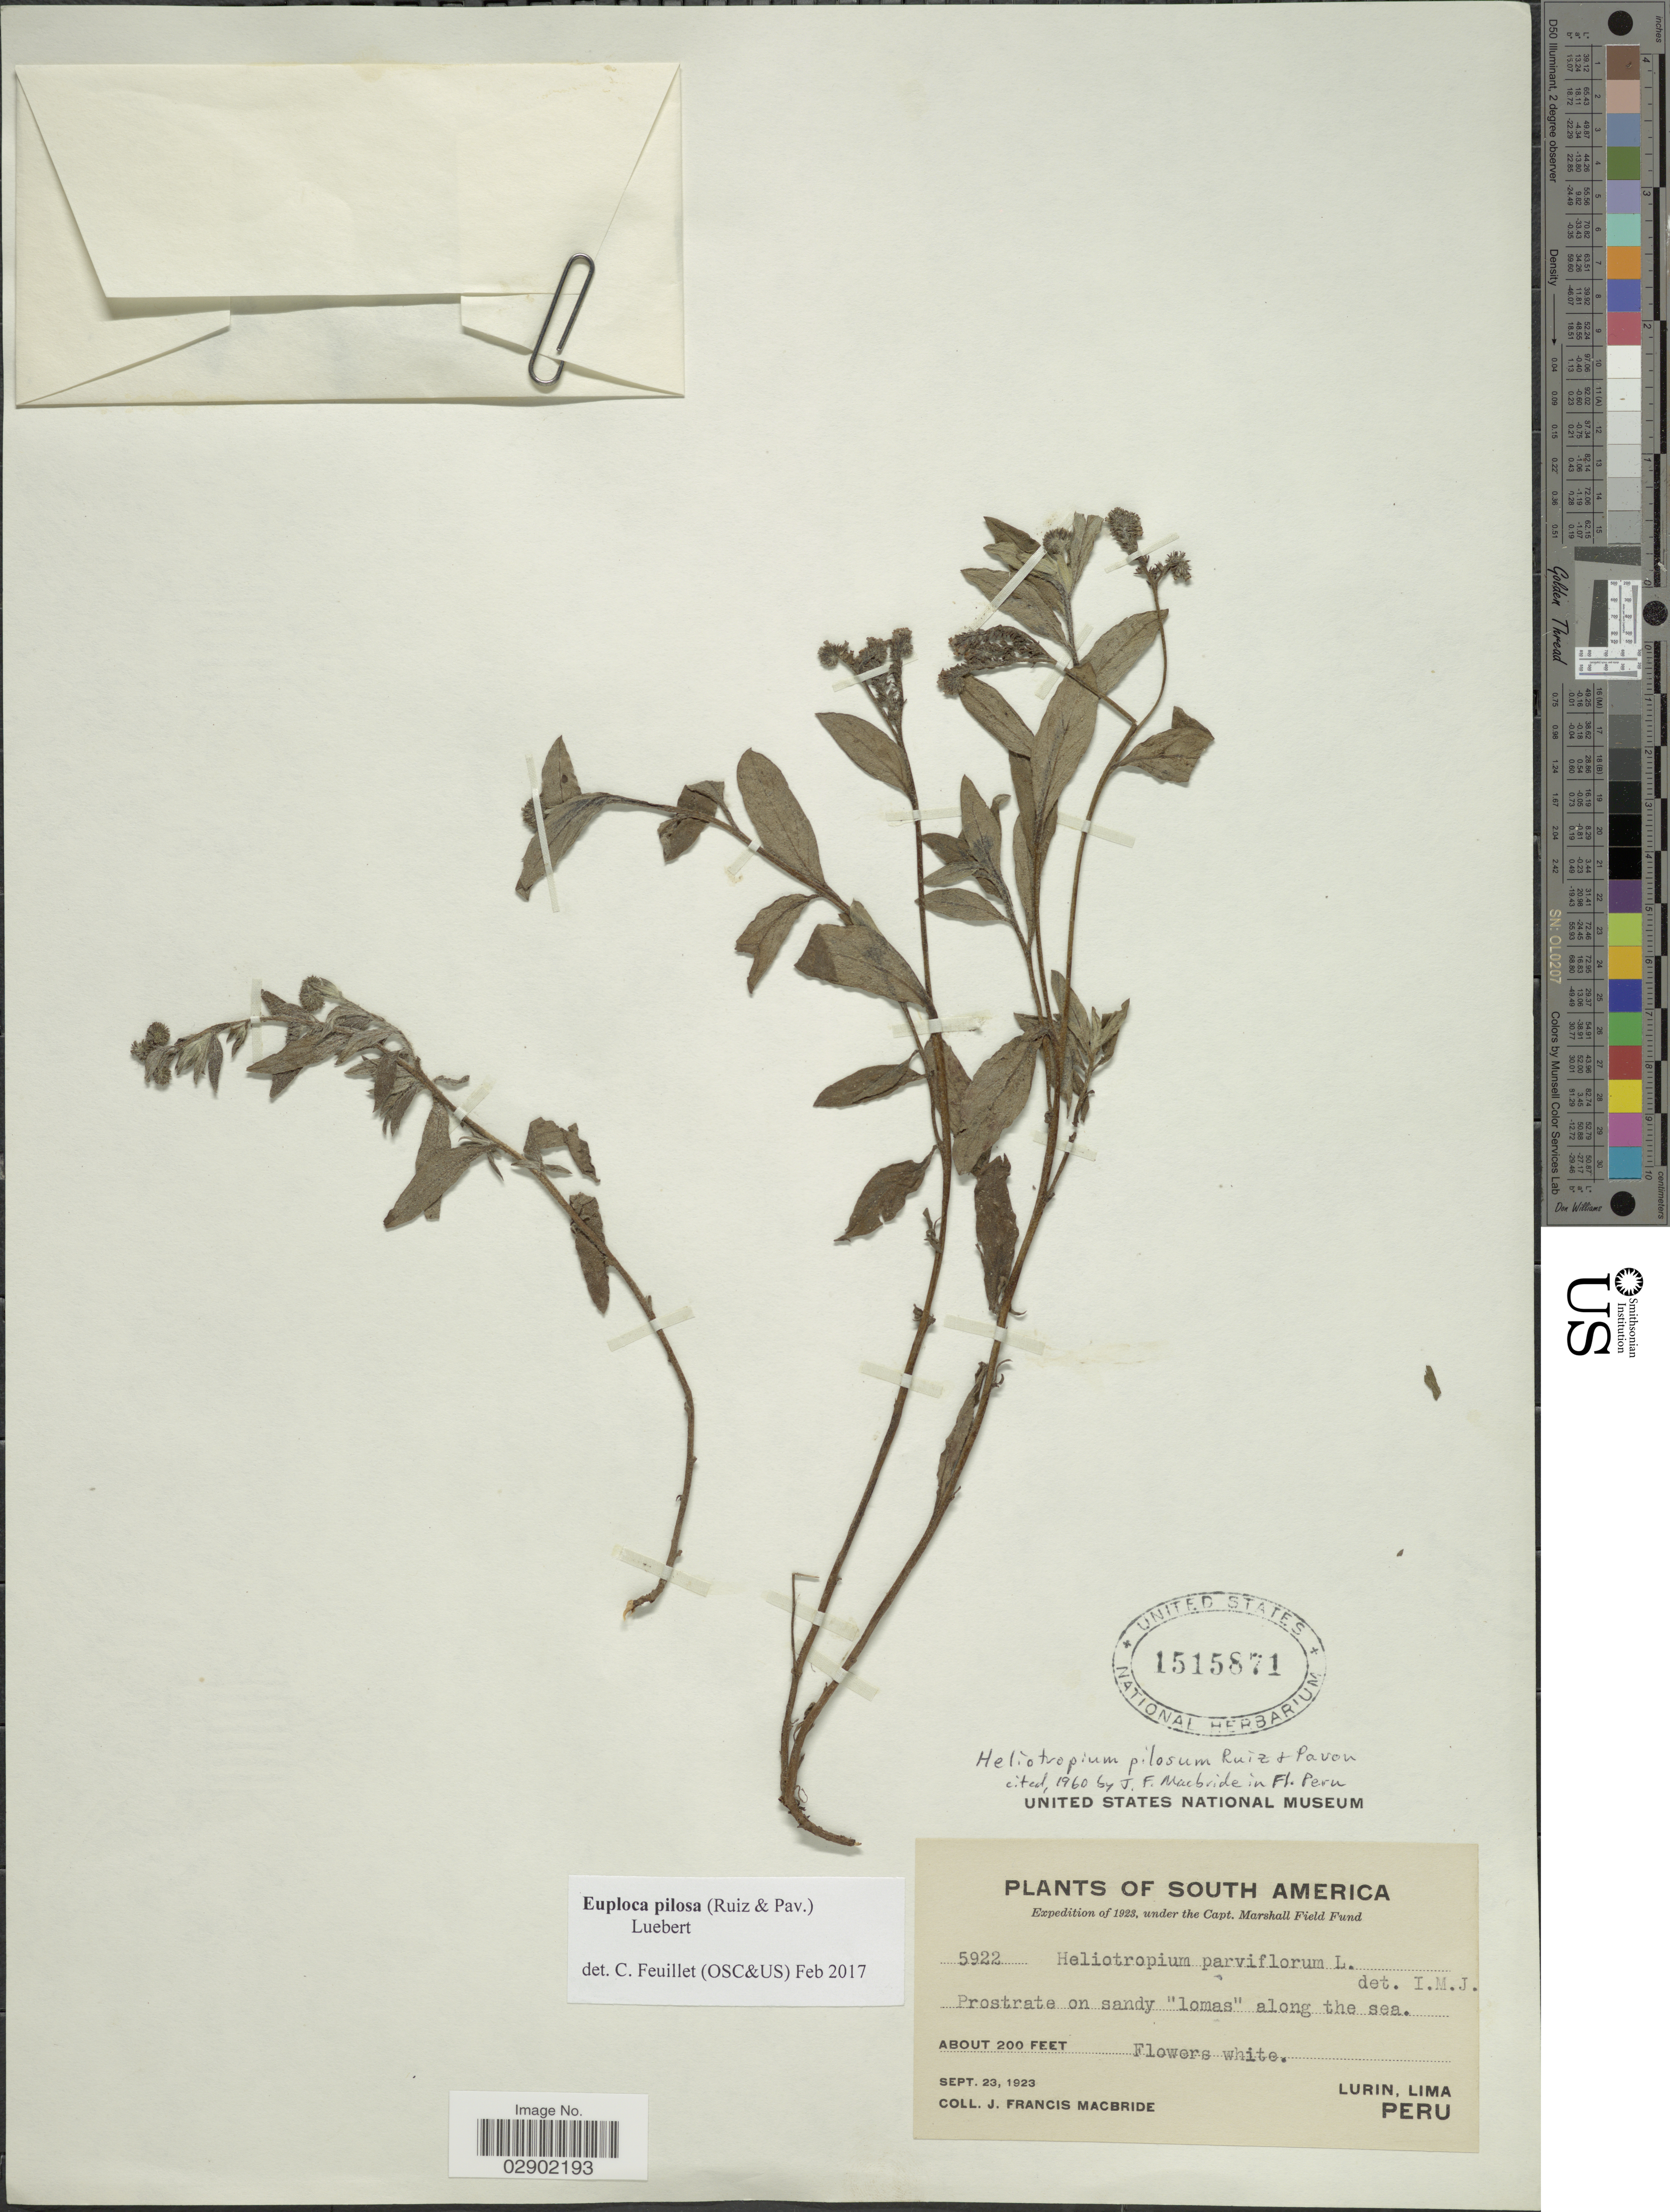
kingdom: Plantae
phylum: Tracheophyta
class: Magnoliopsida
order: Boraginales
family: Heliotropiaceae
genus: Euploca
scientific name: Euploca pilosa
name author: (Ruiz & Pav.)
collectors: J. F. Macbride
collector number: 5922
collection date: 1923-09-23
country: Peru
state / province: Lima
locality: Prostrate on sandy "lomas" along the sea. Lurin, Lima.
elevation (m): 61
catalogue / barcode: US 1515871